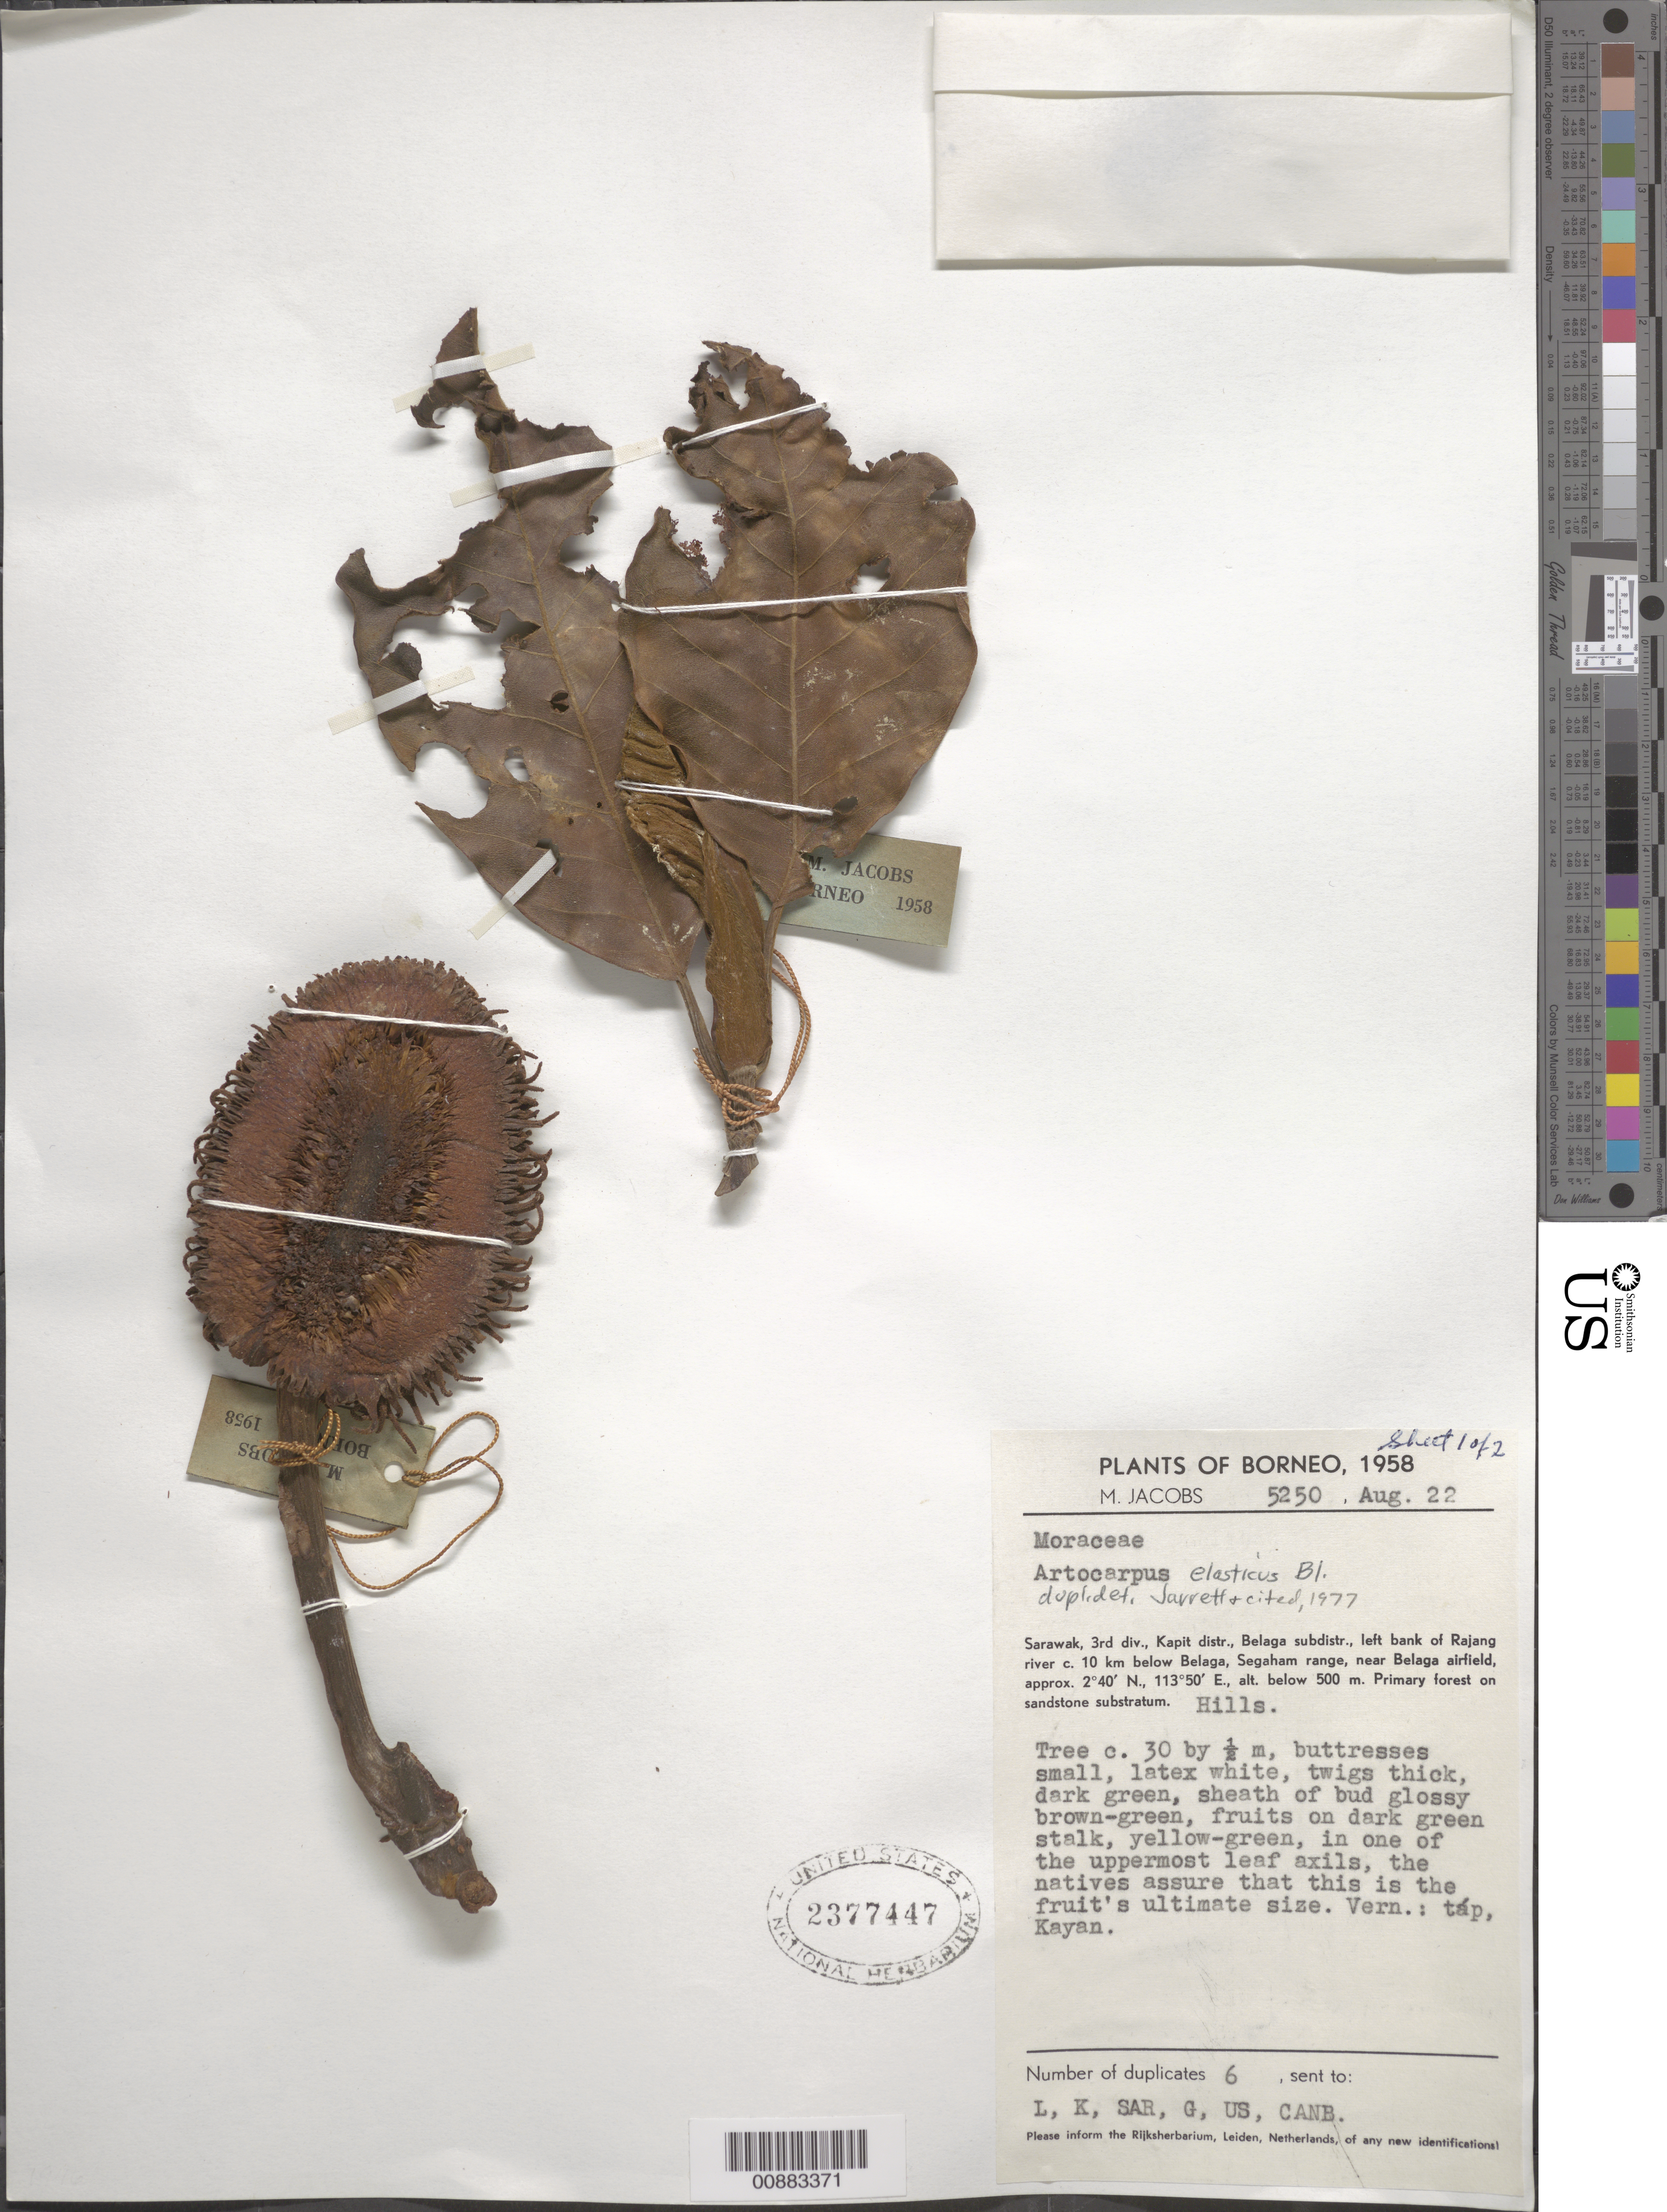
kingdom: Plantae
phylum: Tracheophyta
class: Magnoliopsida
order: Rosales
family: Moraceae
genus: Artocarpus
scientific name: Artocarpus elasticus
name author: Reinw. ex Blume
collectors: M. R. Jacobs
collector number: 5250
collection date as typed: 22 Aug 1958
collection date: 1958-08-22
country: Malaysia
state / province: Sarawak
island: Borneo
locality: Kapit Dist. Belaga Subdistrict, left bank of Rajang River, near Belaga airfield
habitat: Primary forest on sandstone substratum, hills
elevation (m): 500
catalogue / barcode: US 2377447